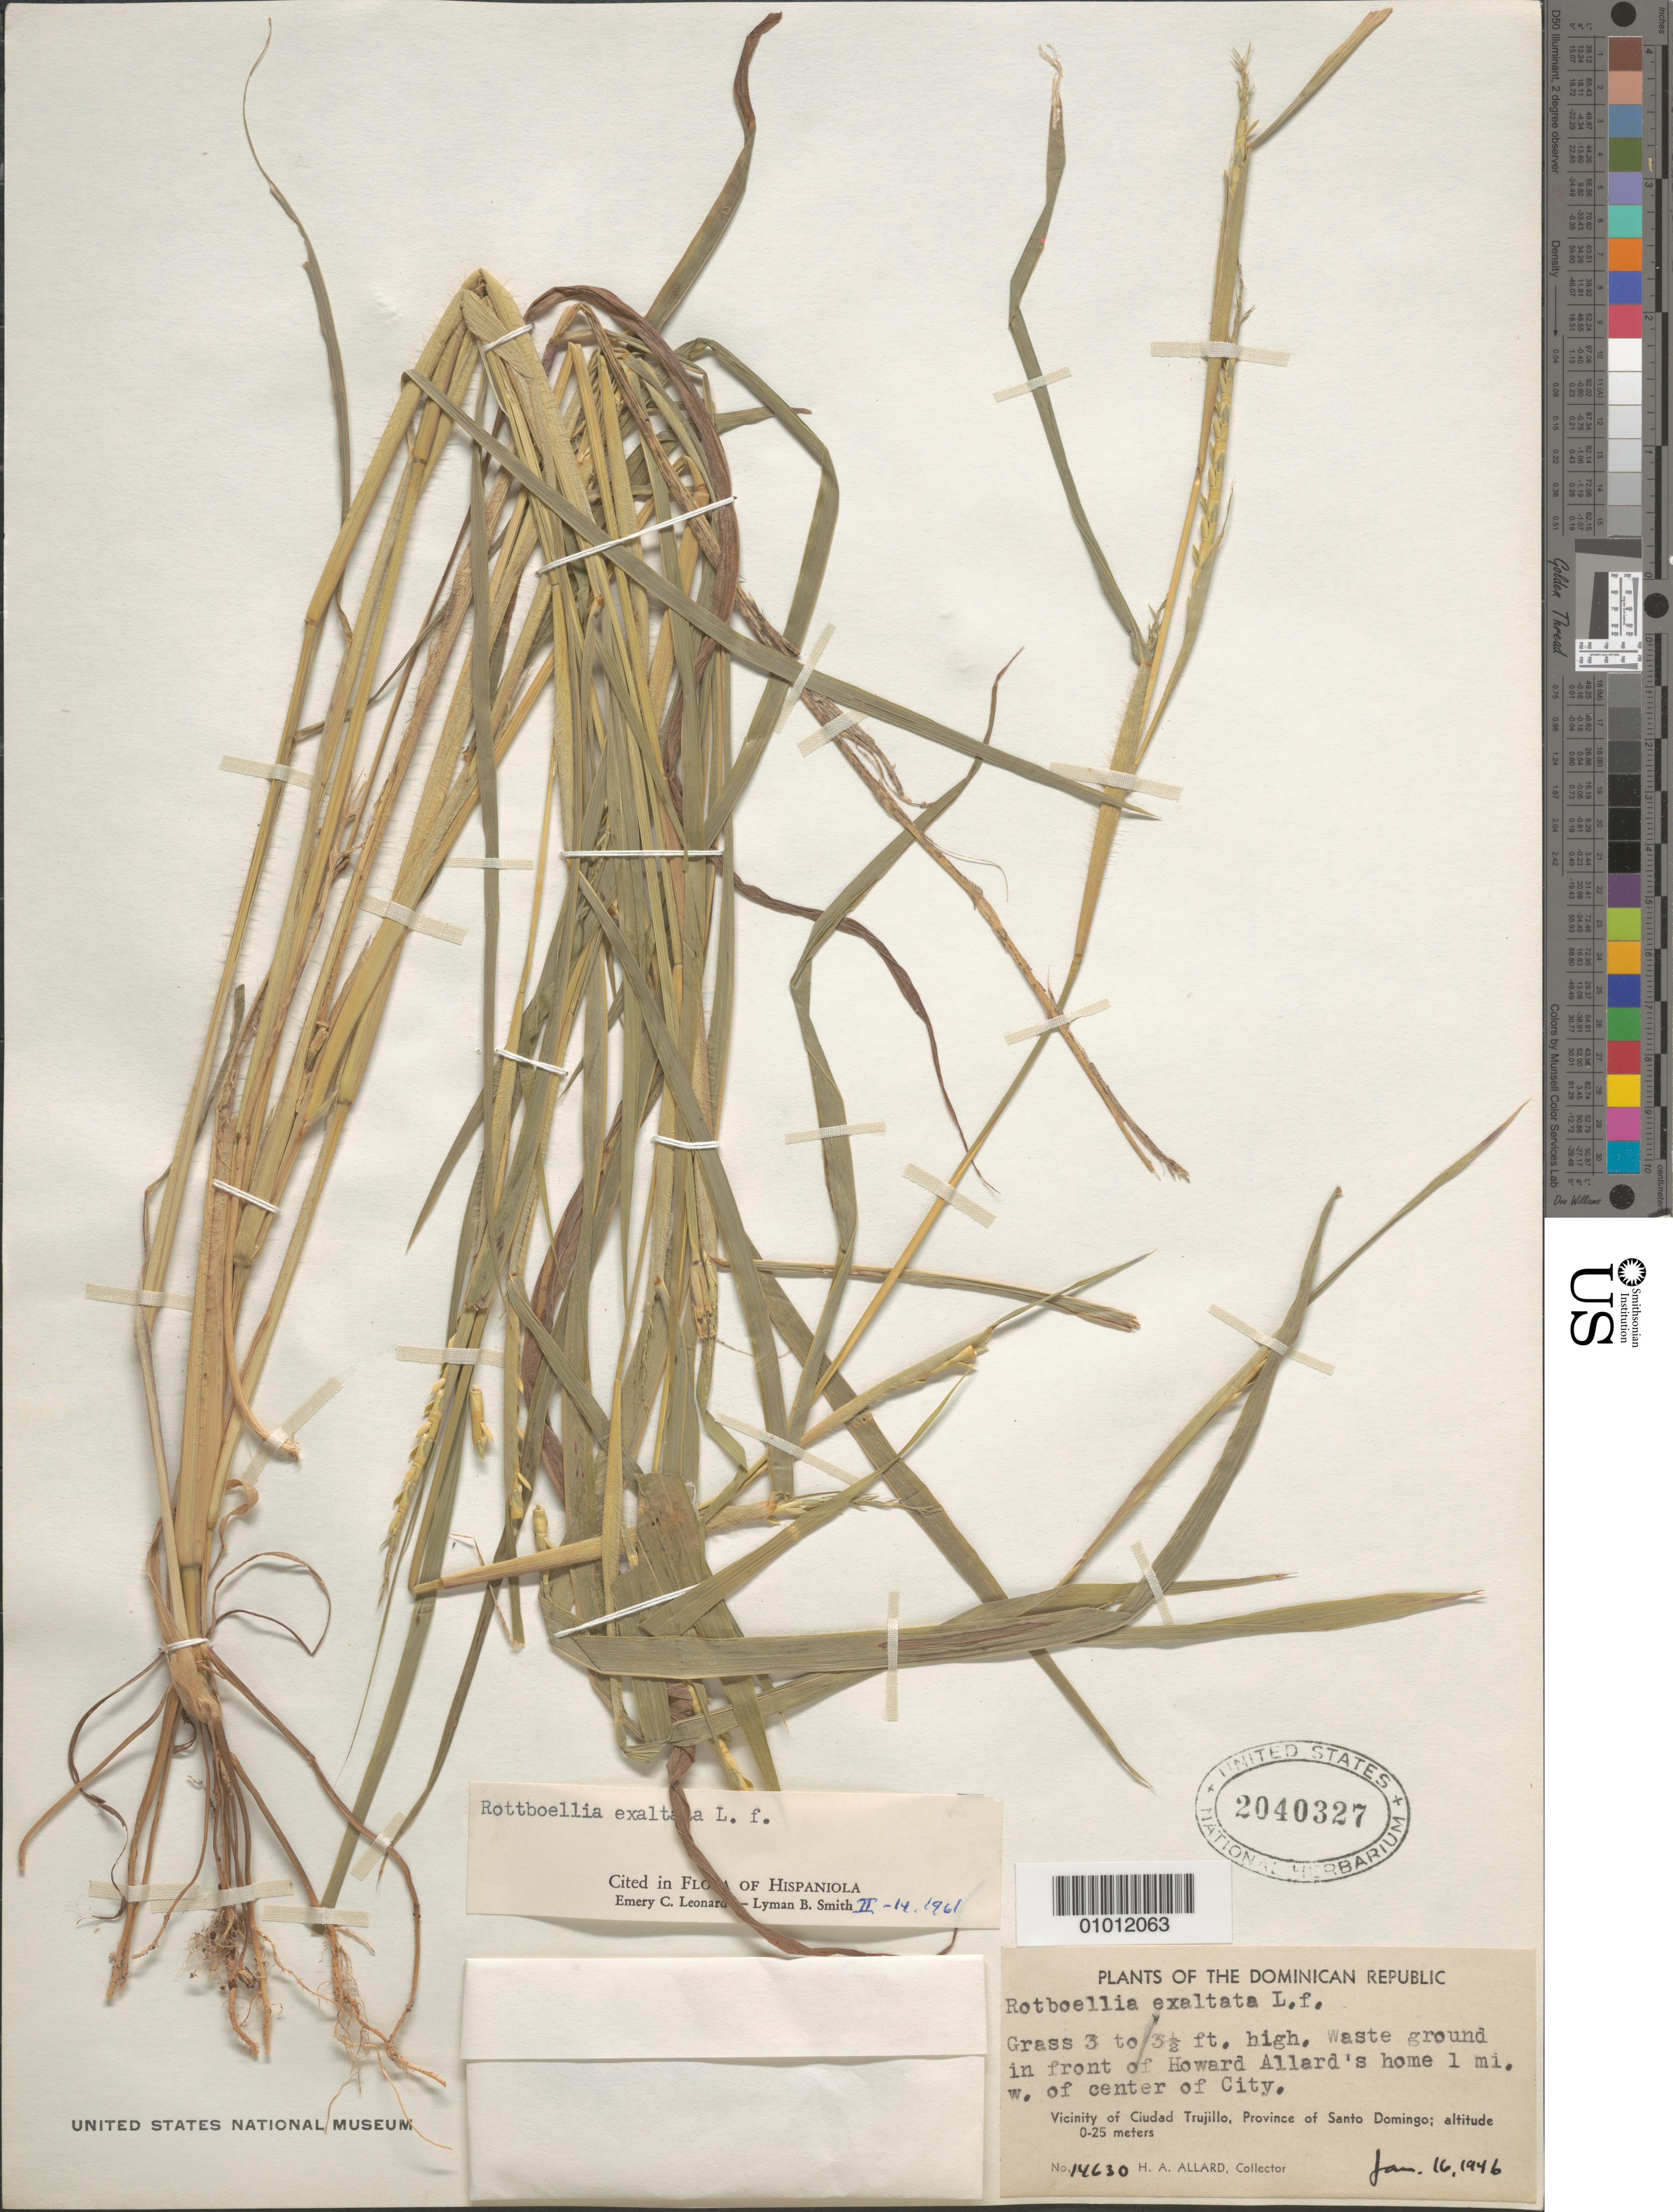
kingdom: Plantae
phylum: Tracheophyta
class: Liliopsida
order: Poales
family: Poaceae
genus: Rottboellia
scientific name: Rottboellia cochinchinensis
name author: (Lour.) Clayton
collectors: H. A. Allard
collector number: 14630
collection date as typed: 16 Jan 1946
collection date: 1946-01-16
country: Dominican Republic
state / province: Distrito Nacional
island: Hispaniola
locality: Vic. of Ciudad Trujillo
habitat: waste ground in front of home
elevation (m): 0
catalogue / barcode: US 204327